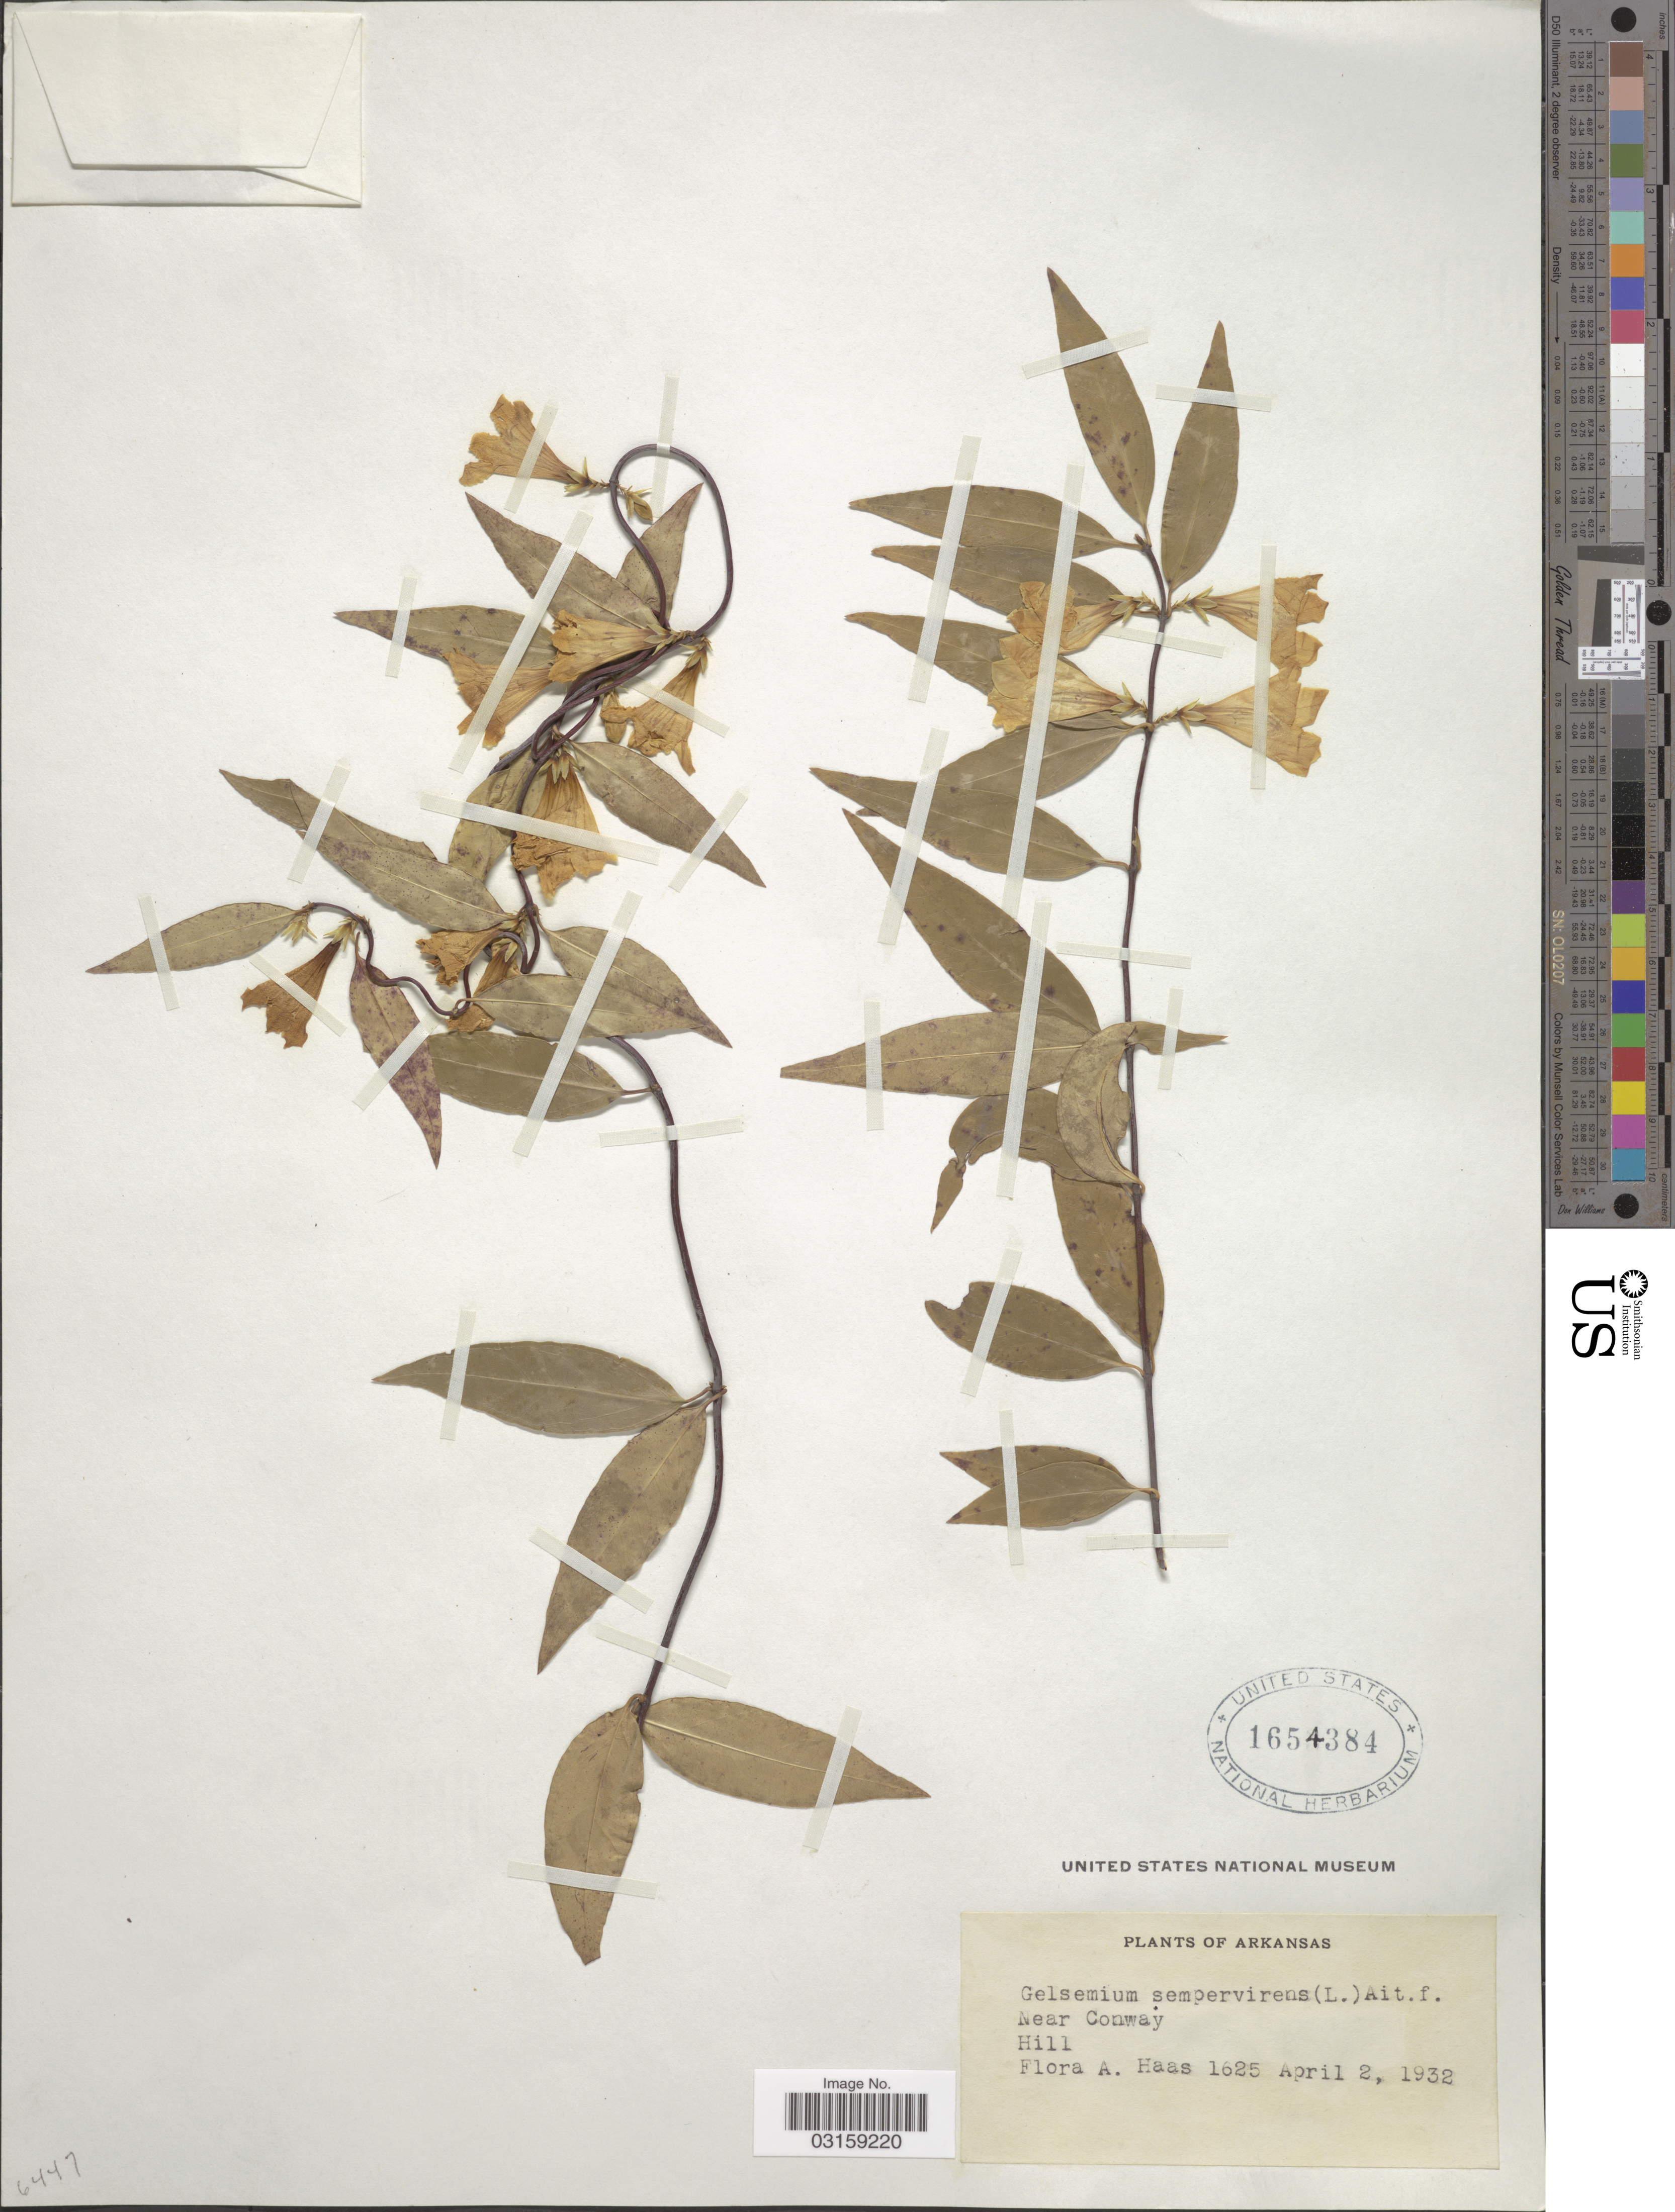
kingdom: Plantae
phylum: Tracheophyta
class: Magnoliopsida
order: Gentianales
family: Gelsemiaceae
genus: Gelsemium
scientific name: Gelsemium sempervirens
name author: (L.) J. St.-Hil.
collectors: F. A. Haas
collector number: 1625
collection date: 1932-04-02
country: United States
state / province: Arkansas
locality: Near Conway. Hill.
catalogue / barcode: US 1654384